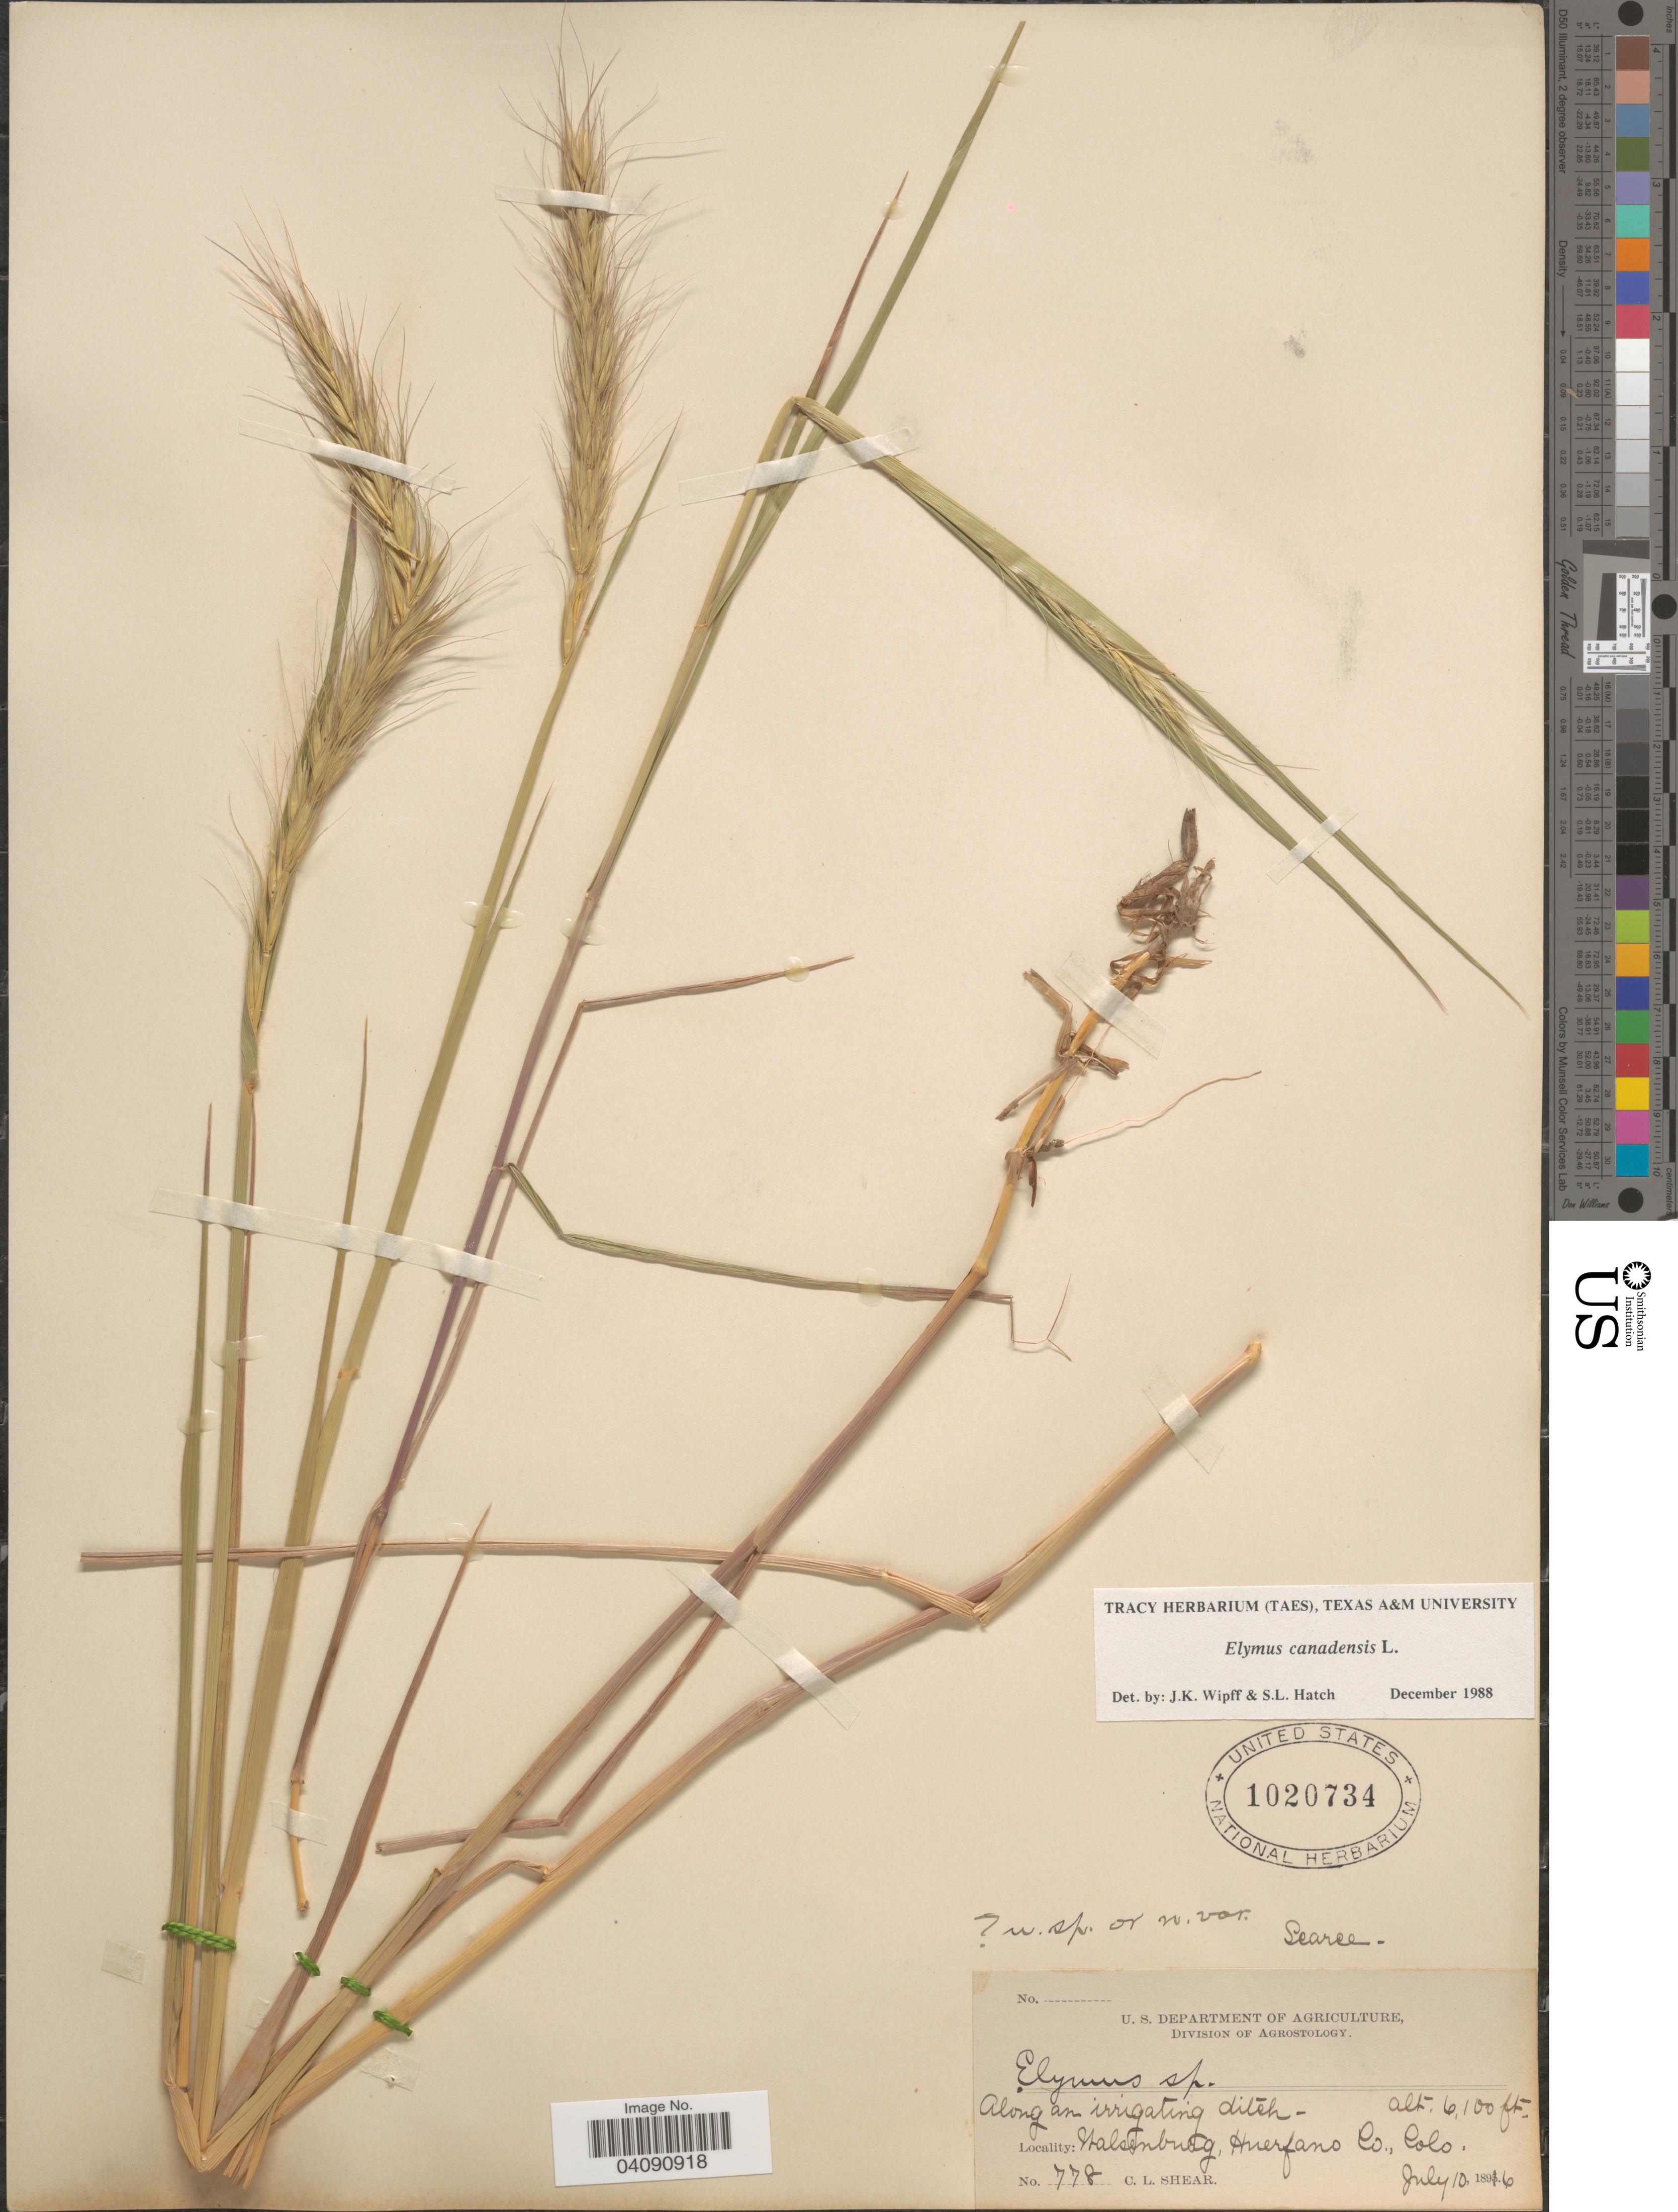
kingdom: Plantae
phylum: Tracheophyta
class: Liliopsida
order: Poales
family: Poaceae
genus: Elymus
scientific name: Elymus canadensis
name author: L.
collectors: C. L. Shear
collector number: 778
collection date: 1896-07-10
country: United States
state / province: Colorado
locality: Along an irrigating ditch. Walsenburg, Huerfano Co.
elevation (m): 1859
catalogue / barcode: US 1020734